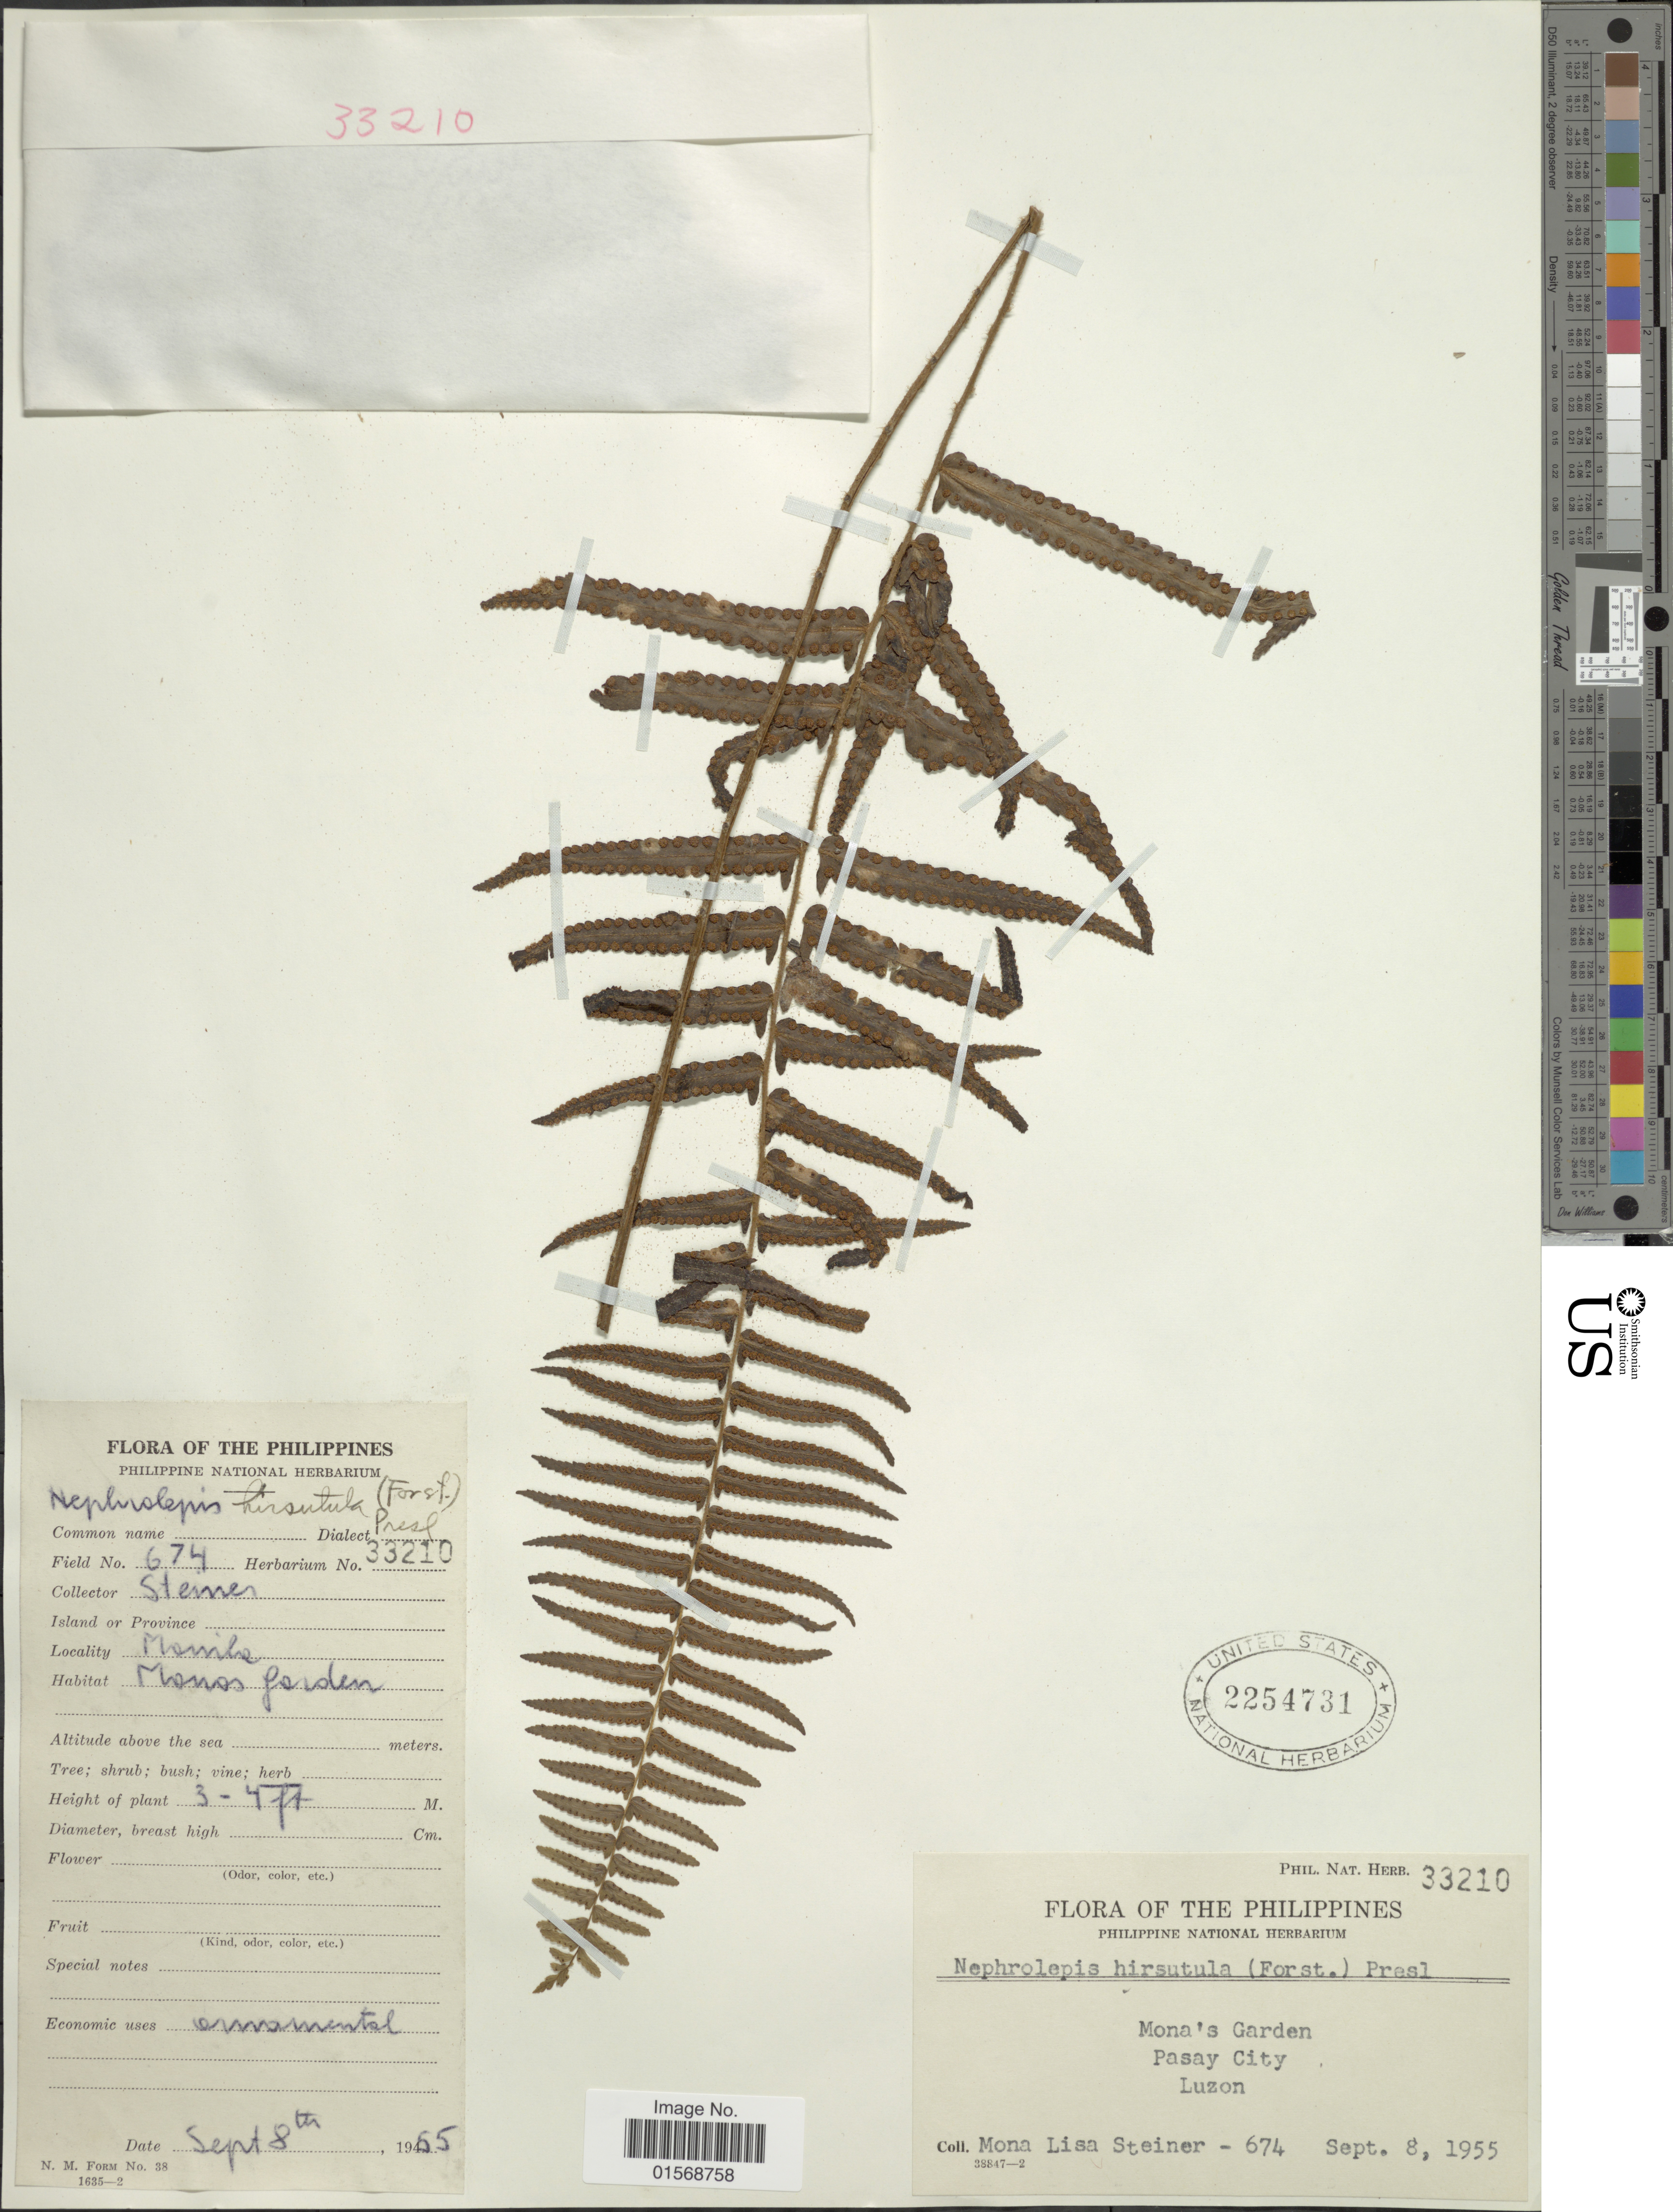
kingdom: Plantae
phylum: Tracheophyta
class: Polypodiopsida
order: Polypodiales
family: Nephrolepidaceae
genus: Nephrolepis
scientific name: Nephrolepis hirsutula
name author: (G. Forst.) C. Presl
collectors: M. Steiner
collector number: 674/33210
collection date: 1955-09-08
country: Philippines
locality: Mona's Garden, Pasay City. Luzon.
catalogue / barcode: US 2254731